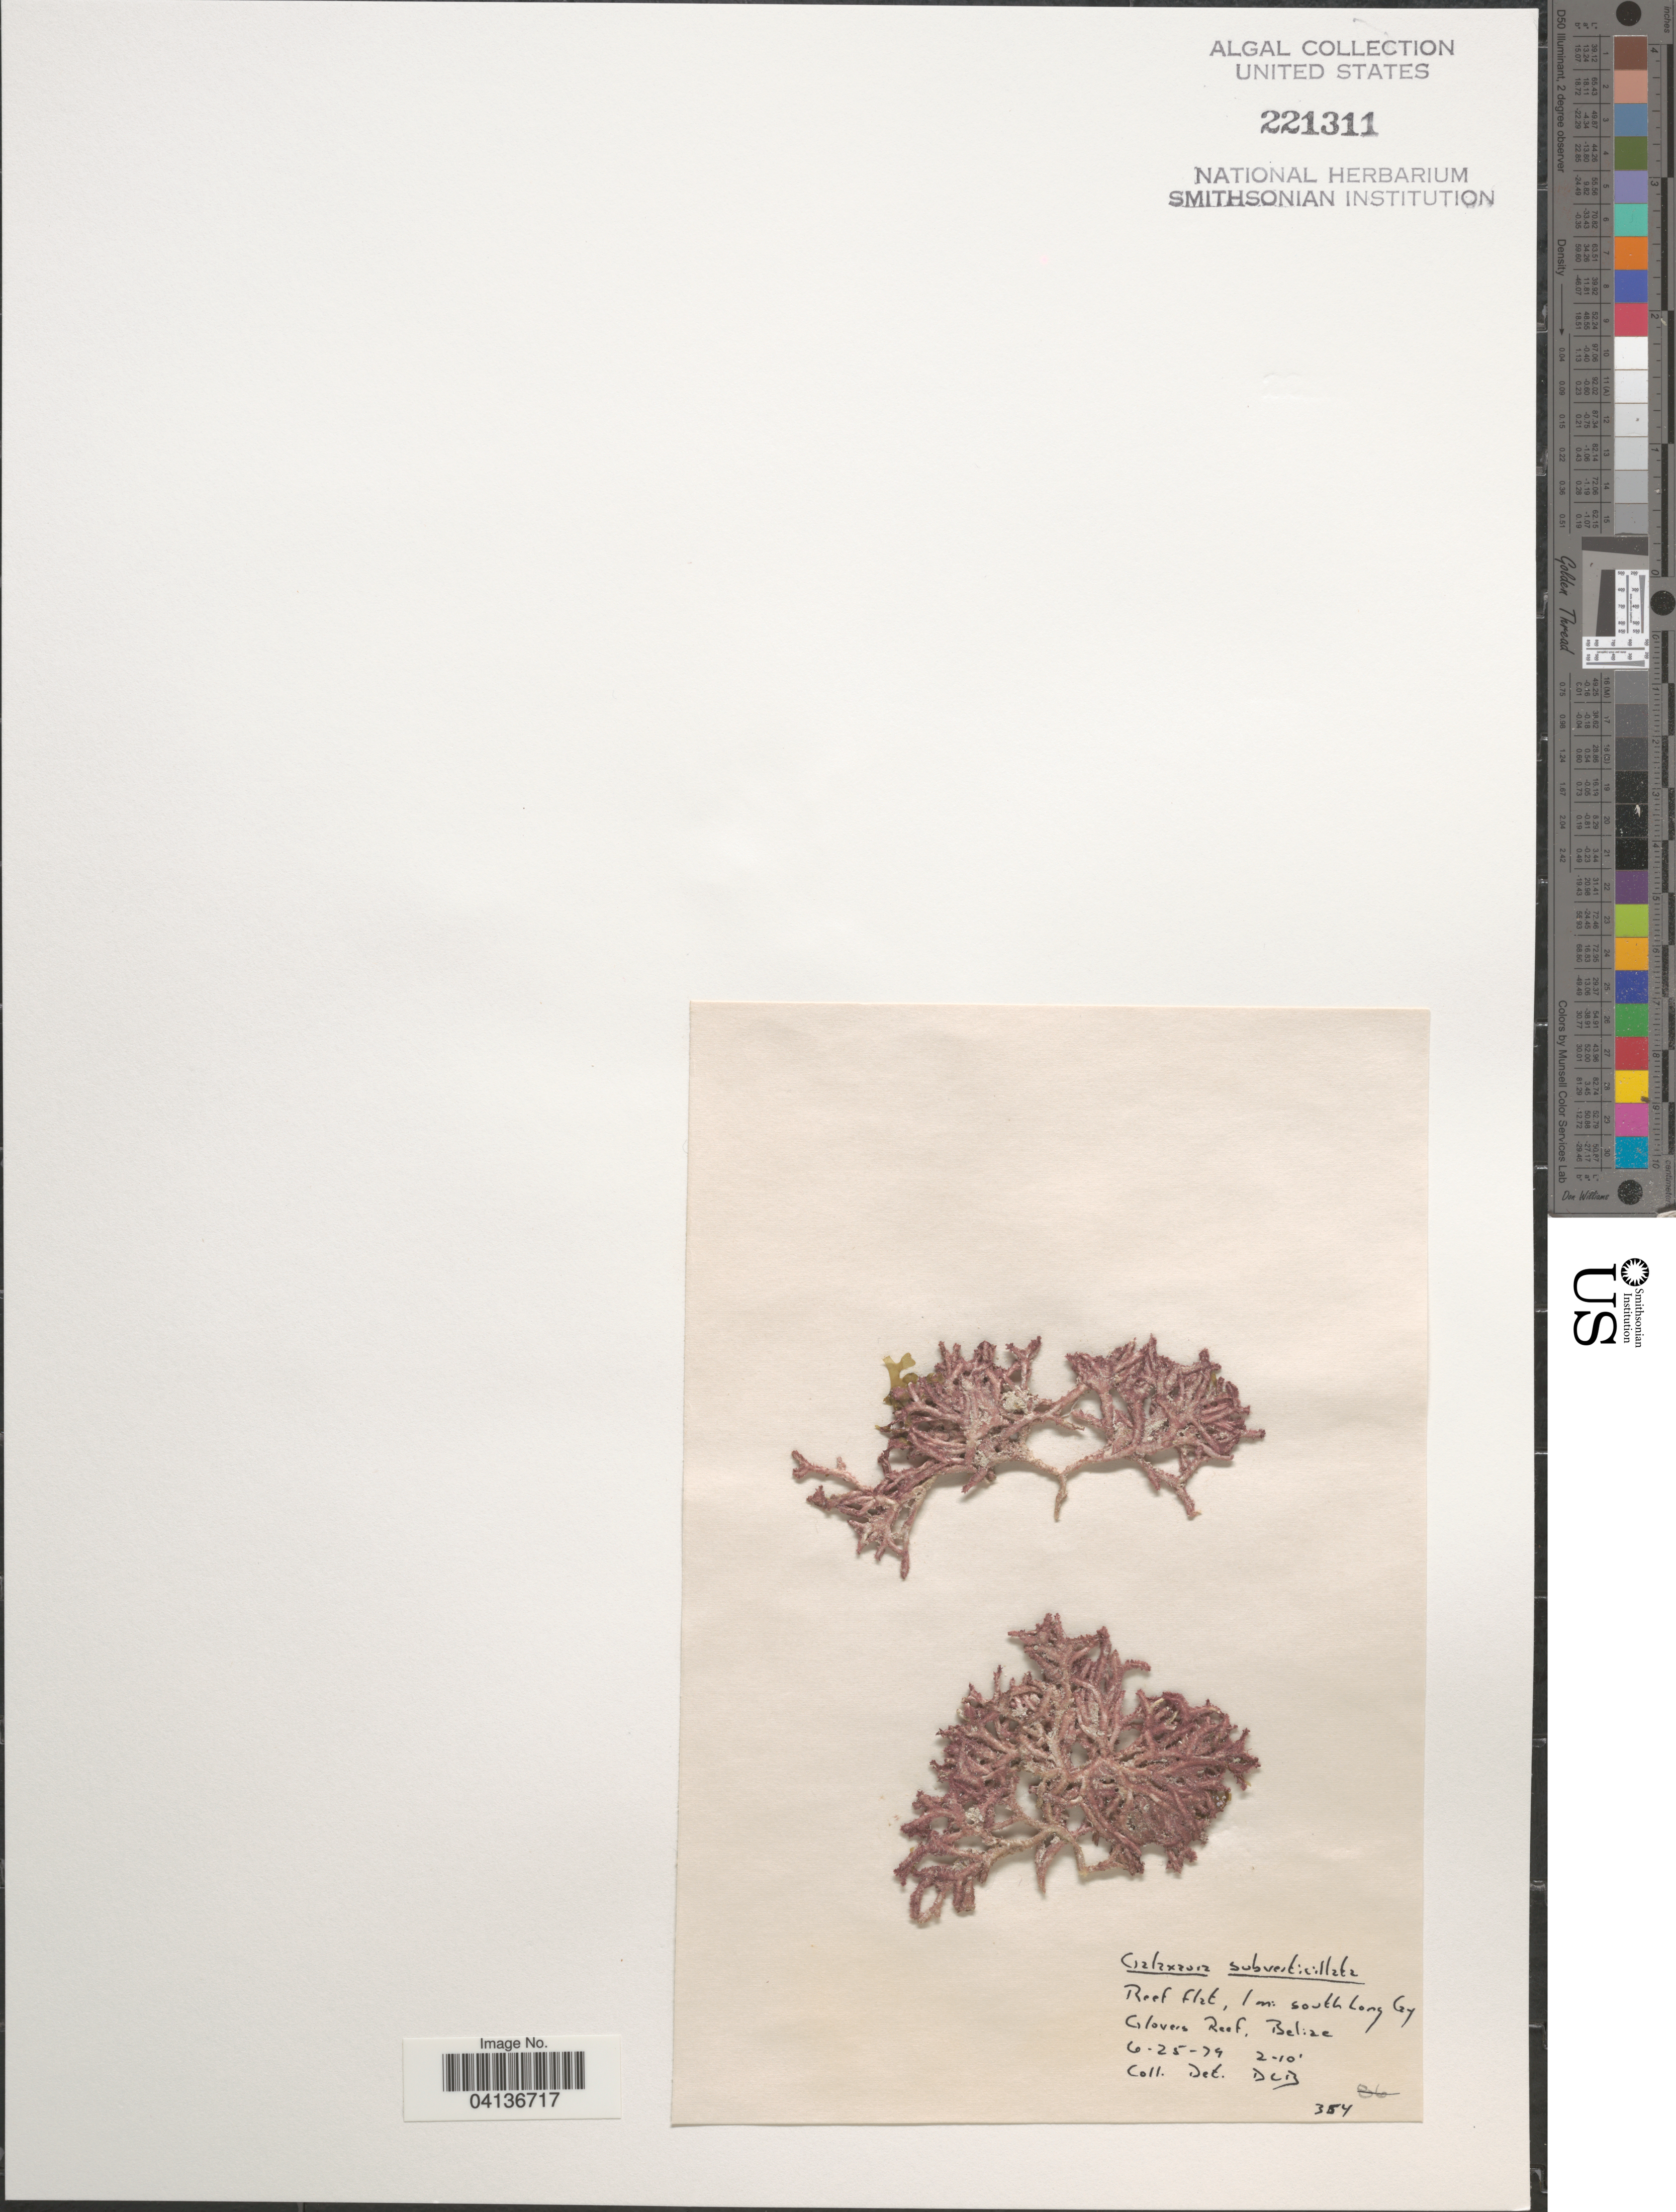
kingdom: Plantae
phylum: Rhodophyta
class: Florideophyceae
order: Nemaliales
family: Galaxauraceae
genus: Galaxaura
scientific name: Galaxaura rugosa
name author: (Ellis & Sol.) J.V.Lamouroux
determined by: Algae name updating Project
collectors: D. L. B.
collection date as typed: Transcribed d/m/y: 25/6/79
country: Belize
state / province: Belize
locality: Reef flat, 1 mi south Long Cay Glovers Reef.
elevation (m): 1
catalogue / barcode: US 221311